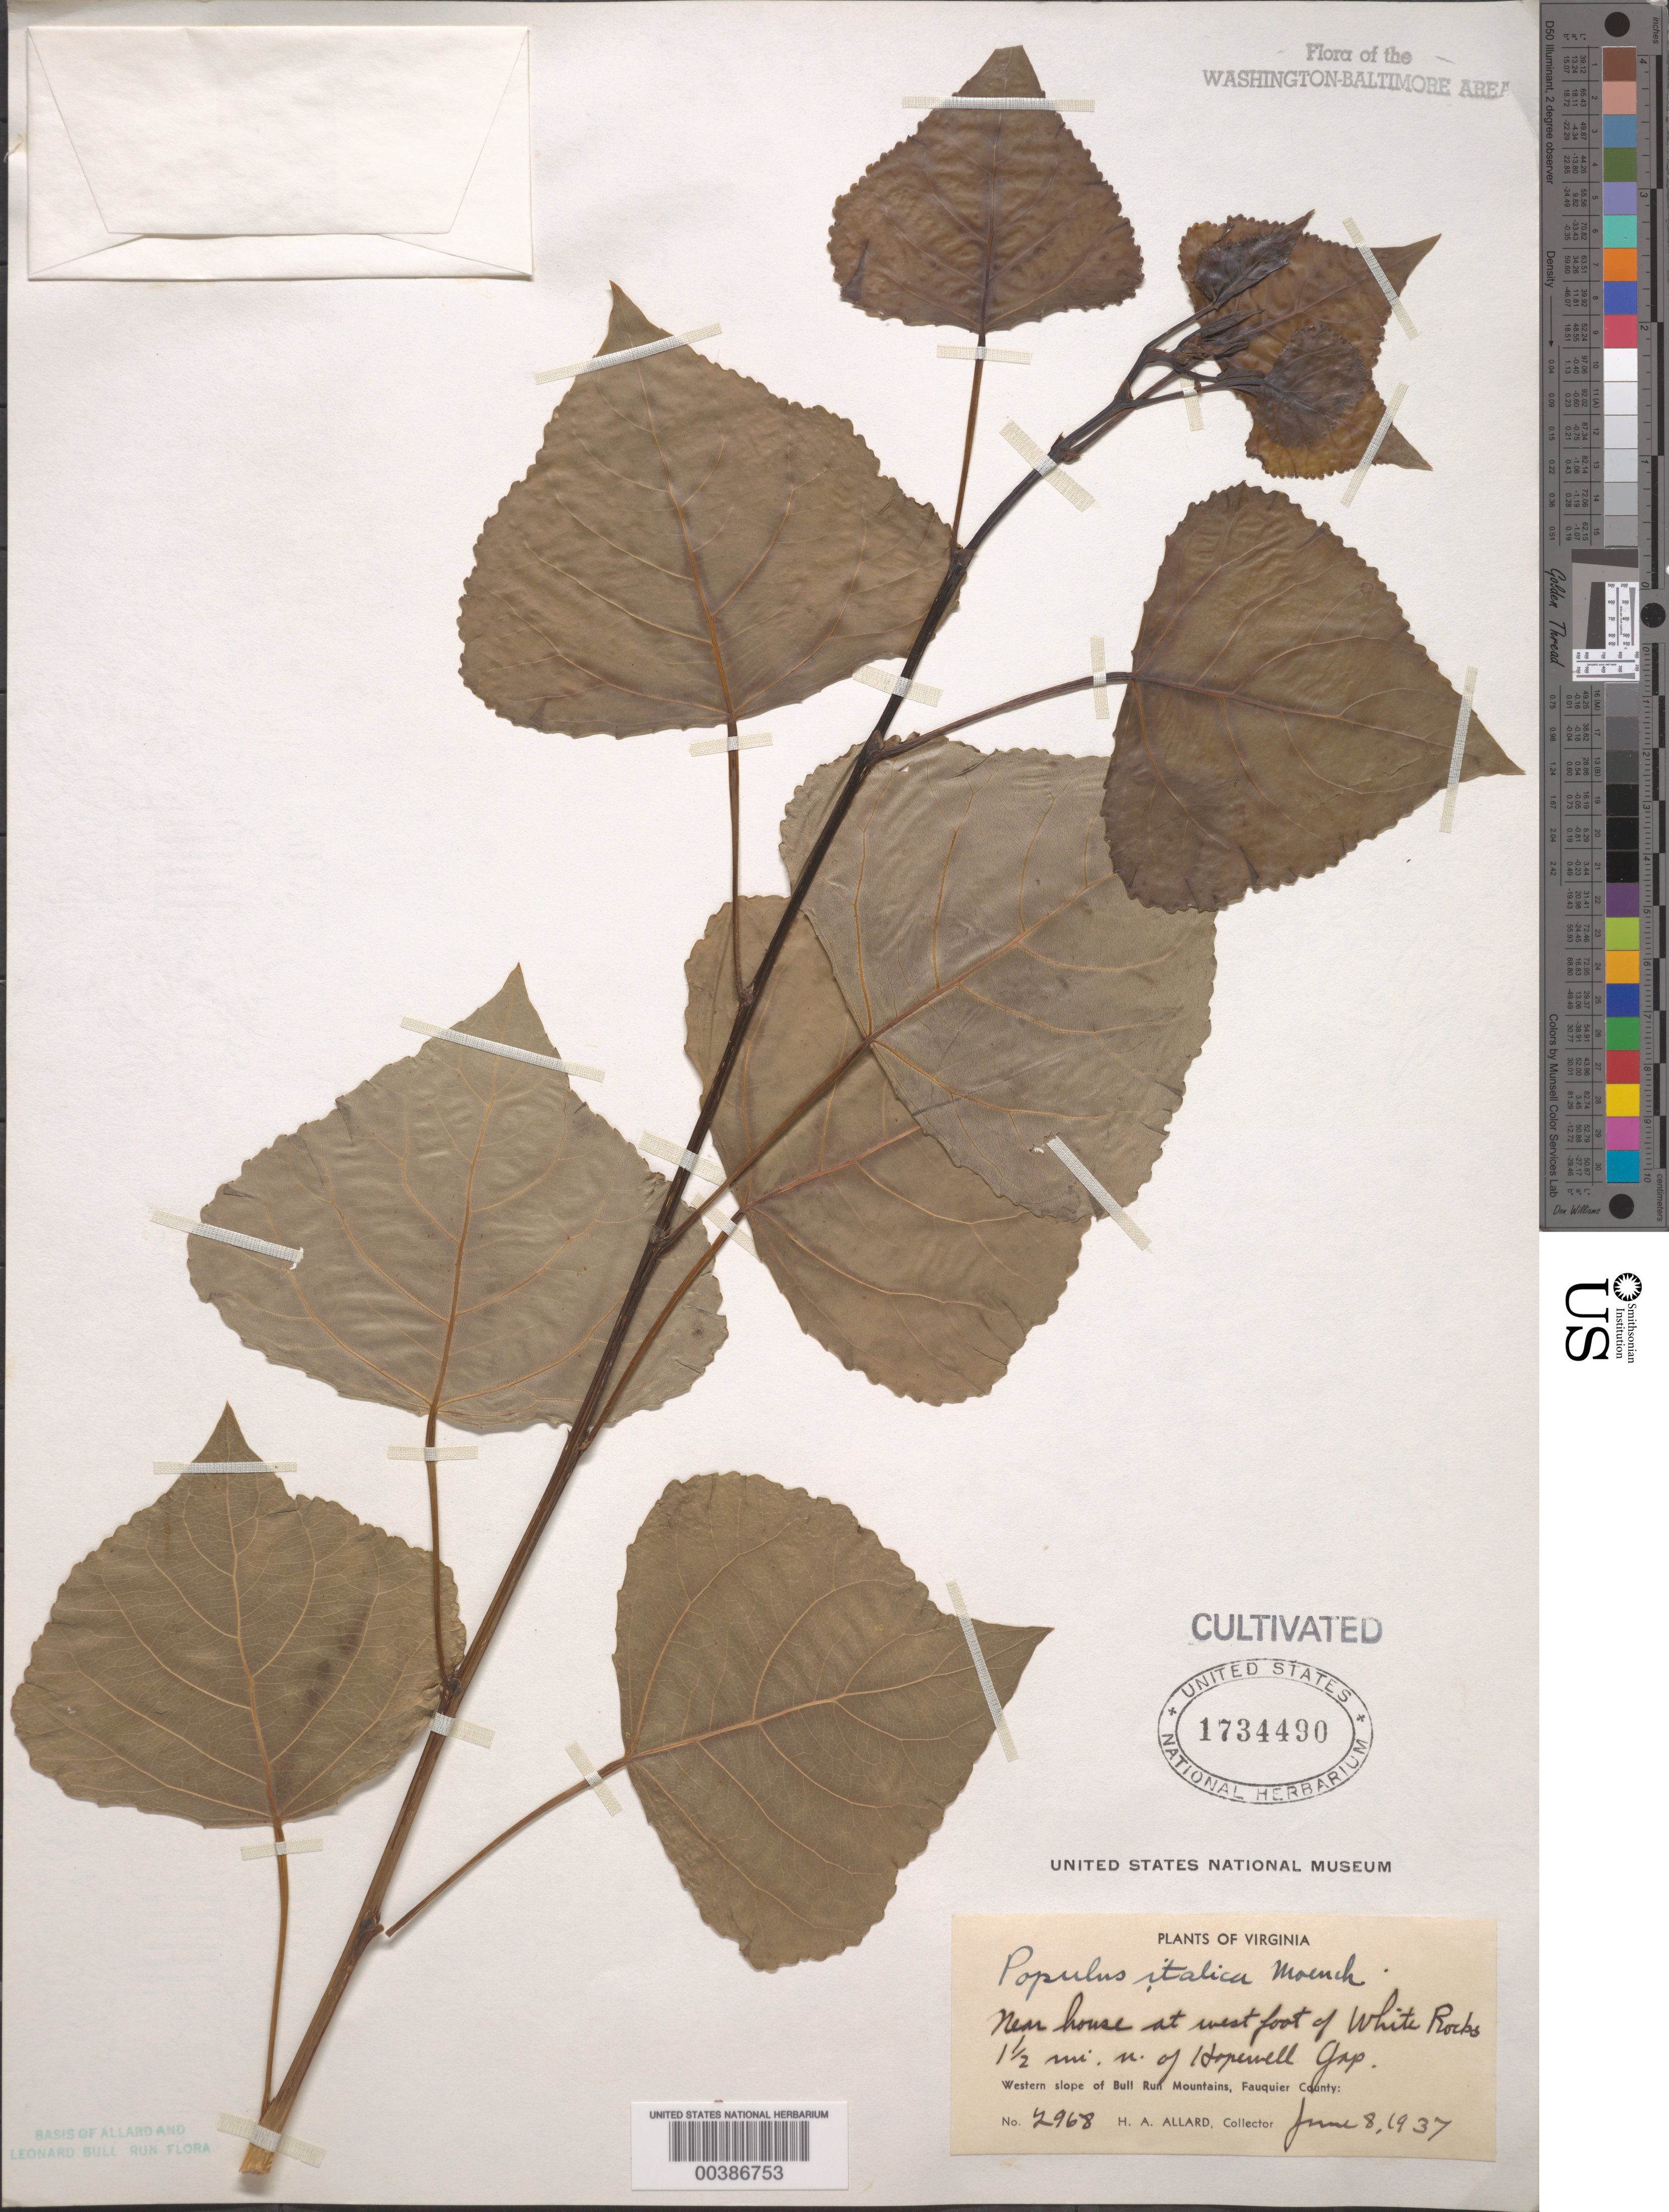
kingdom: Plantae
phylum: Tracheophyta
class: Magnoliopsida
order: Malpighiales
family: Salicaceae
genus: Populus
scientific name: Populus nigra var. italica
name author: Du Roi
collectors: H. A. Allard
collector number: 2968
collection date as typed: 08 Jun 1937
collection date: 1937-06-08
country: United States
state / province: Virginia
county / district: Fauquier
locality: White Rocks, north of Hopewell Gap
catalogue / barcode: US 1734490